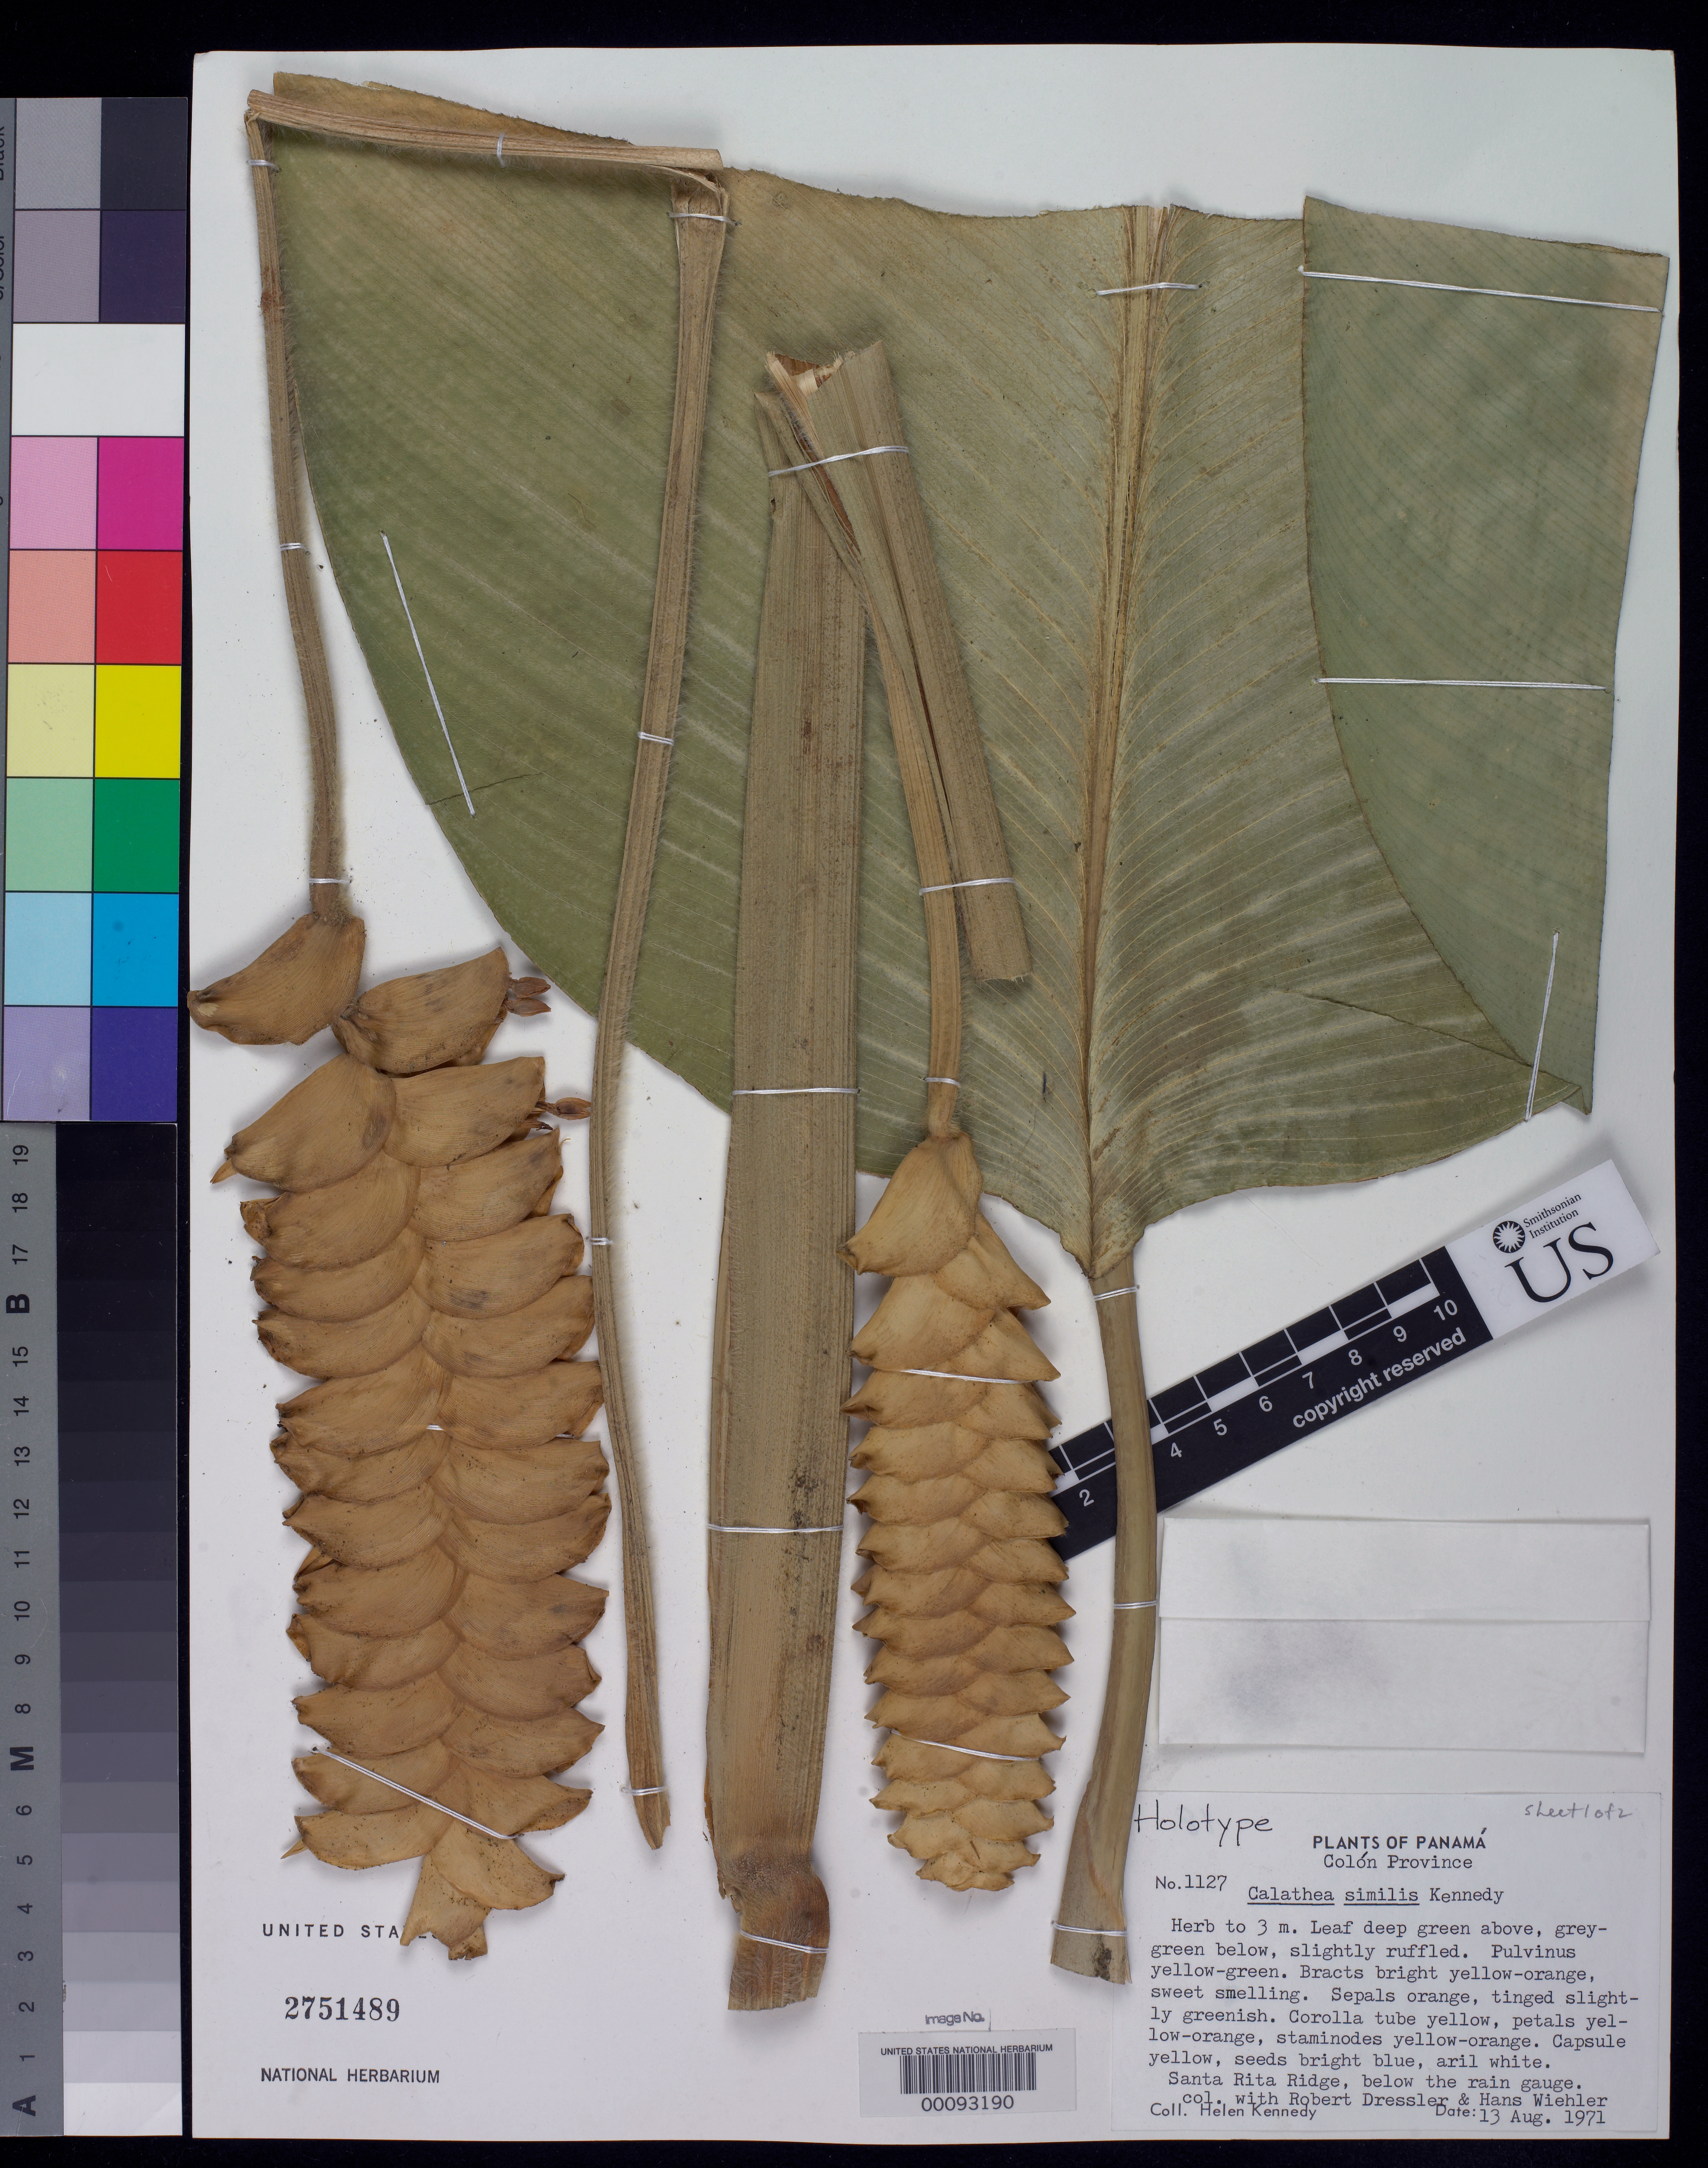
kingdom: Plantae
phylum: Tracheophyta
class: Liliopsida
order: Zingiberales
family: Marantaceae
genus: Calathea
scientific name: Calathea similis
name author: H. Kenn.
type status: Holotype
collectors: H. Kennedy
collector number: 1127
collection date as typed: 13 Aug 1971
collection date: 1971-08-13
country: Panama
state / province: Colón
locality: Santa Rita Ridge.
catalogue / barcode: US 2751489